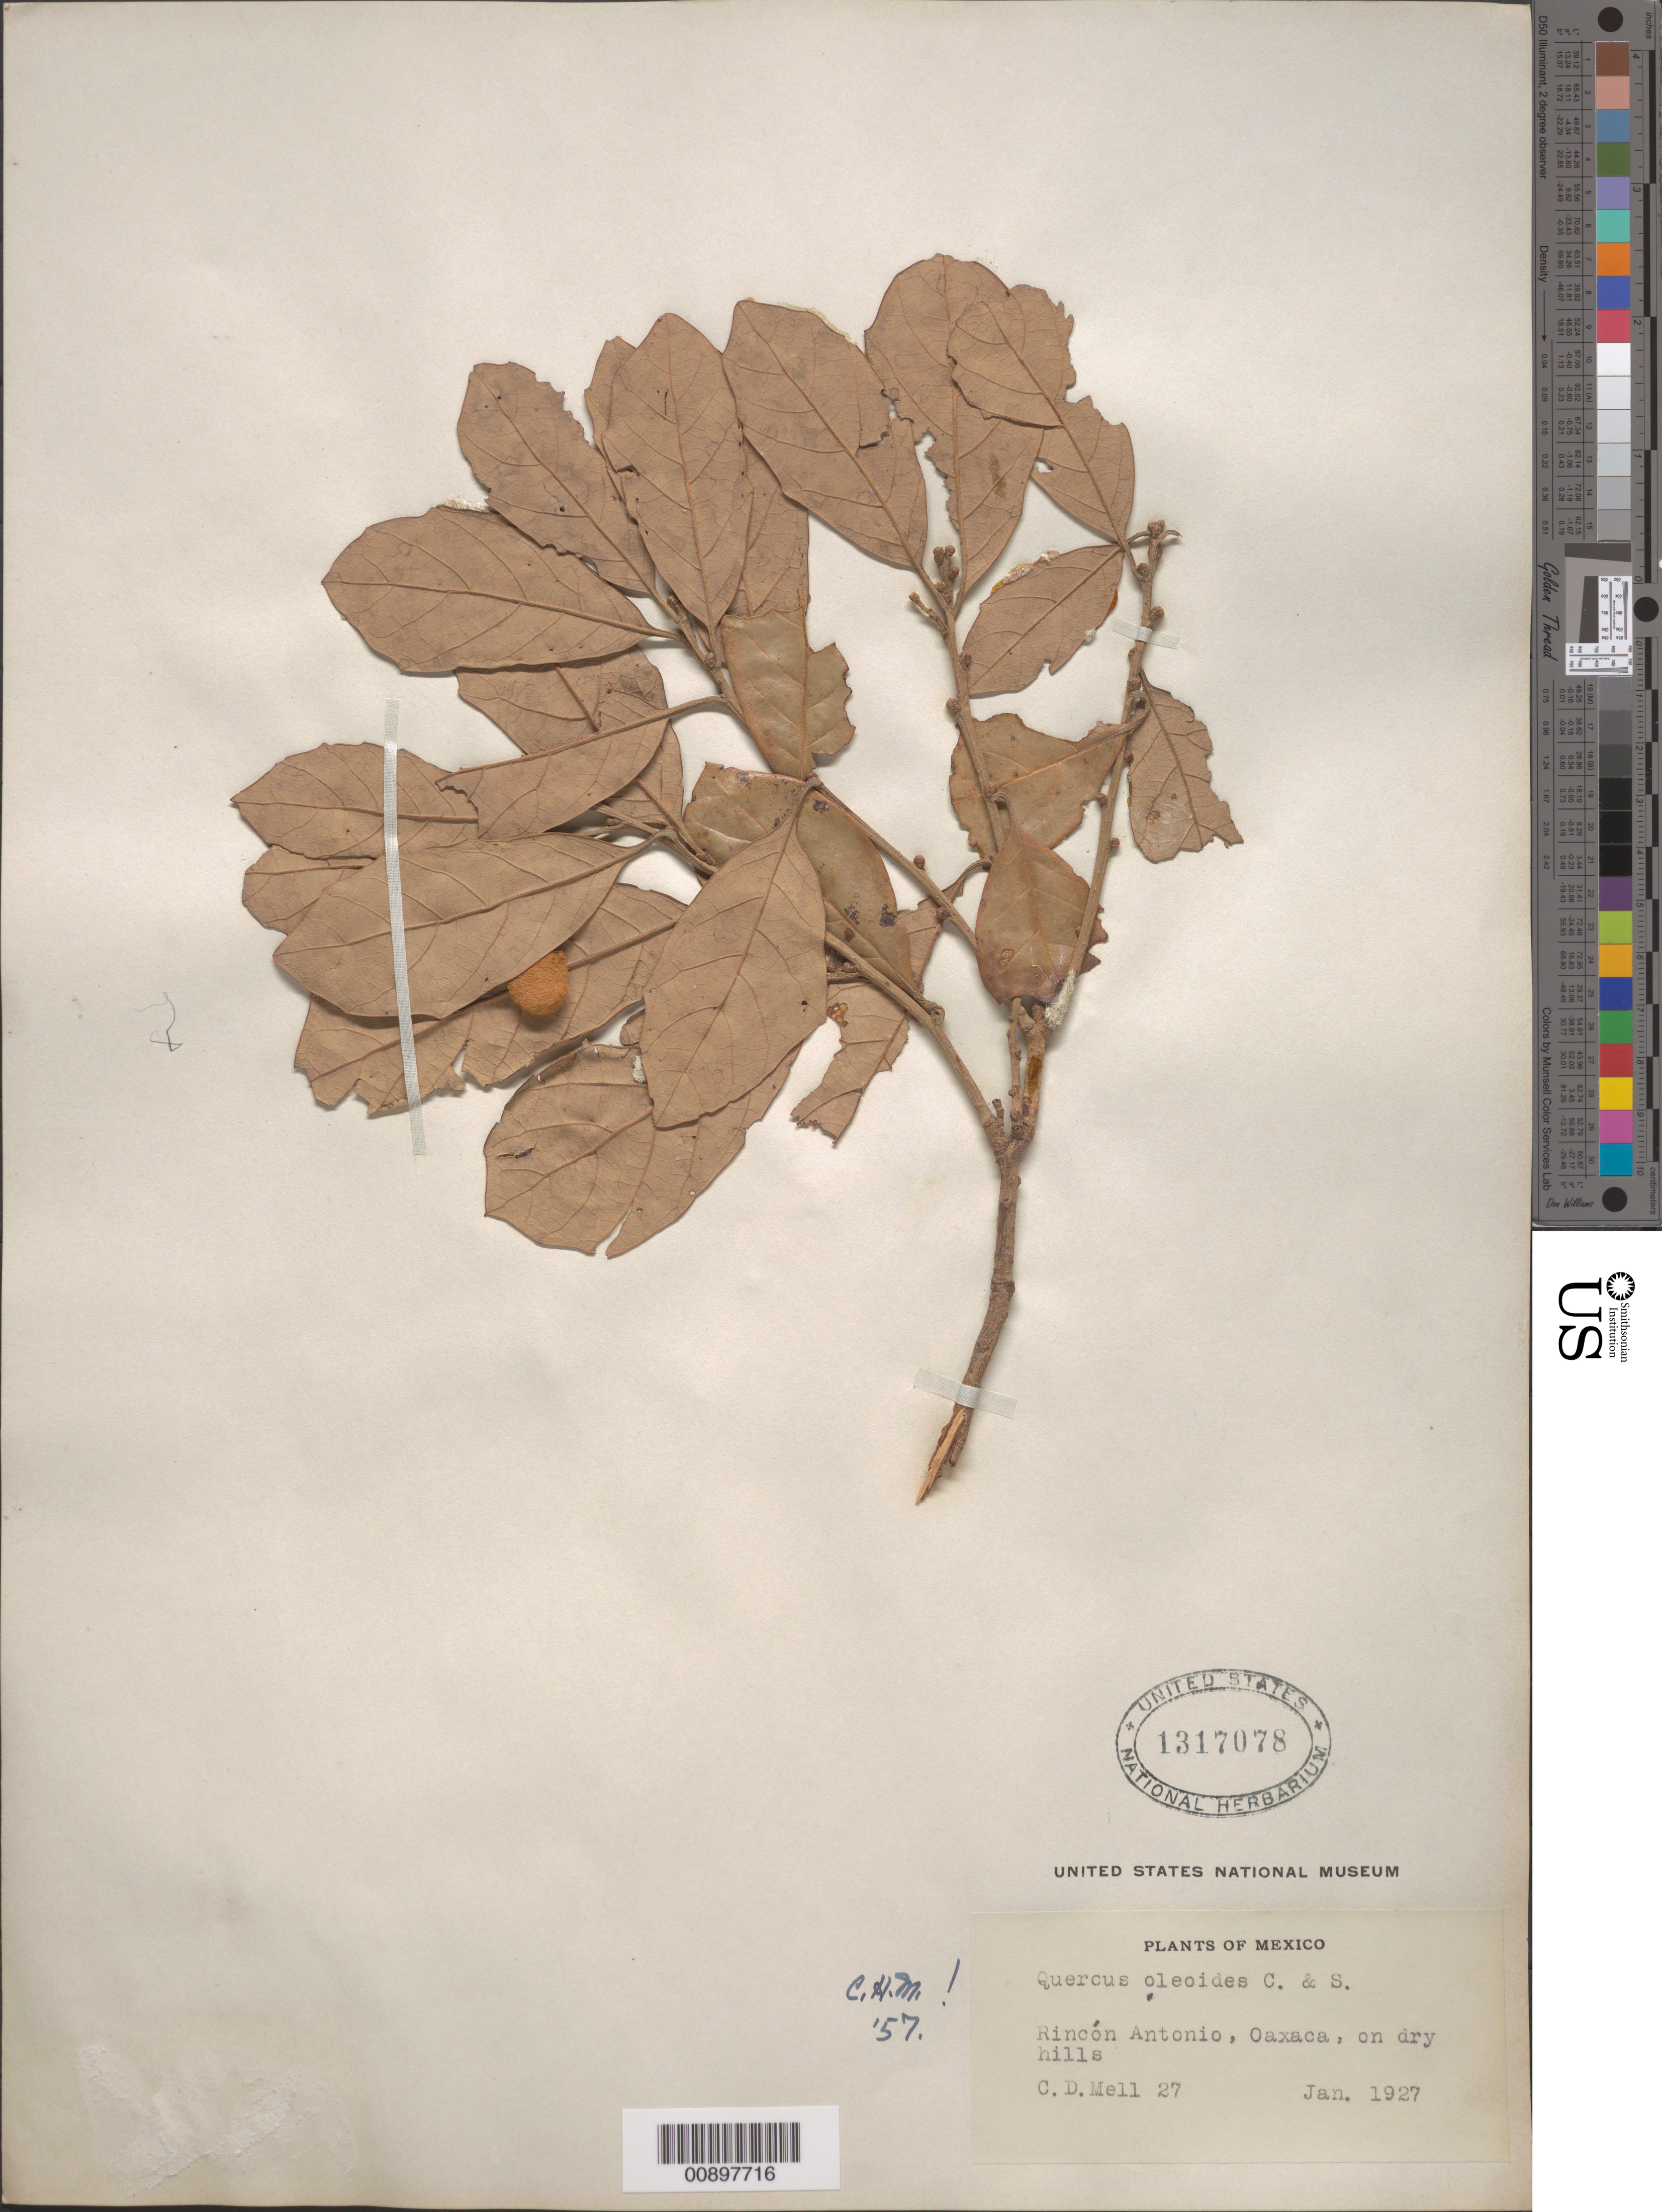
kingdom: Plantae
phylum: Tracheophyta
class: Magnoliopsida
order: Fagales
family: Fagaceae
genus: Quercus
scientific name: Quercus oleoides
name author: Schltdl. & Cham.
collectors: C. D. Mell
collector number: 27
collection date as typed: Jan 1927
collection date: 1927-01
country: Mexico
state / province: Oaxaca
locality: Rincón Antonio. Oaxaca.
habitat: On dry hills.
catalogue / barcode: US 1317078